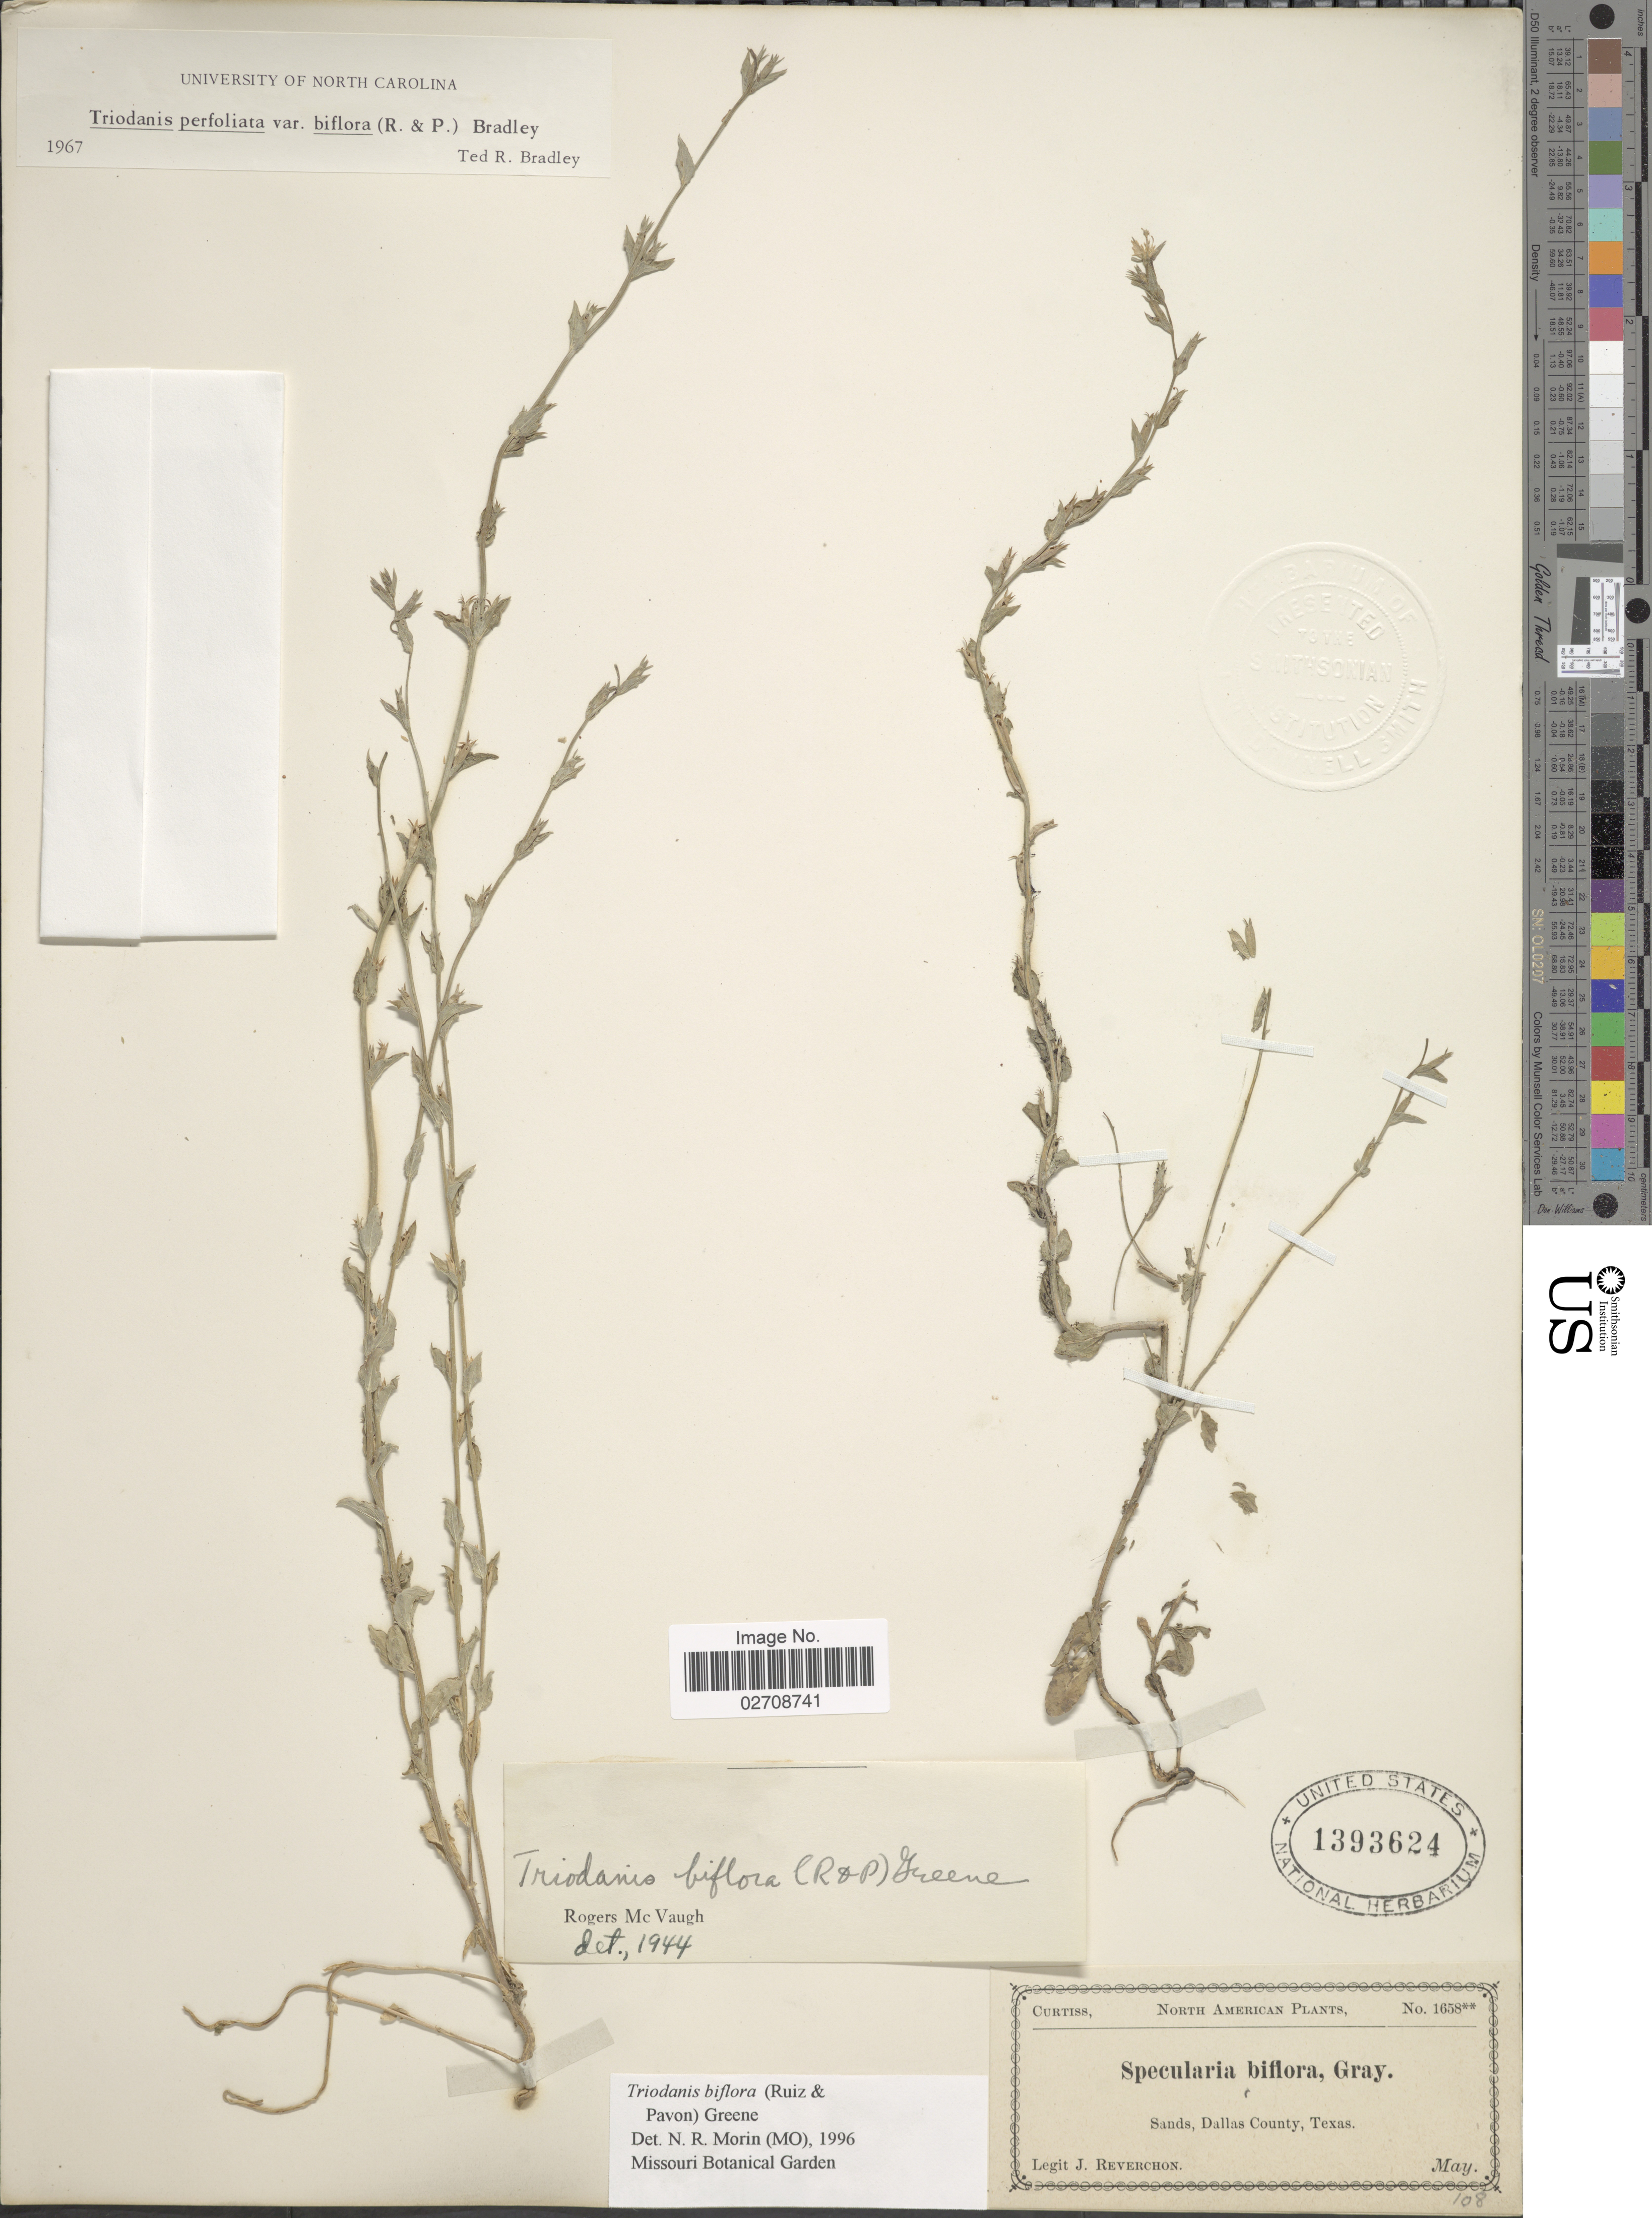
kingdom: Plantae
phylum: Tracheophyta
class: Magnoliopsida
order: Asterales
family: Campanulaceae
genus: Triodanis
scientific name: Triodanis biflora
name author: (Ruiz & Pav.) Greene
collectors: J. Reverchon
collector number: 1658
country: United States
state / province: Texas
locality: Sands, Dallas County, Texas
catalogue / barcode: US 1393624